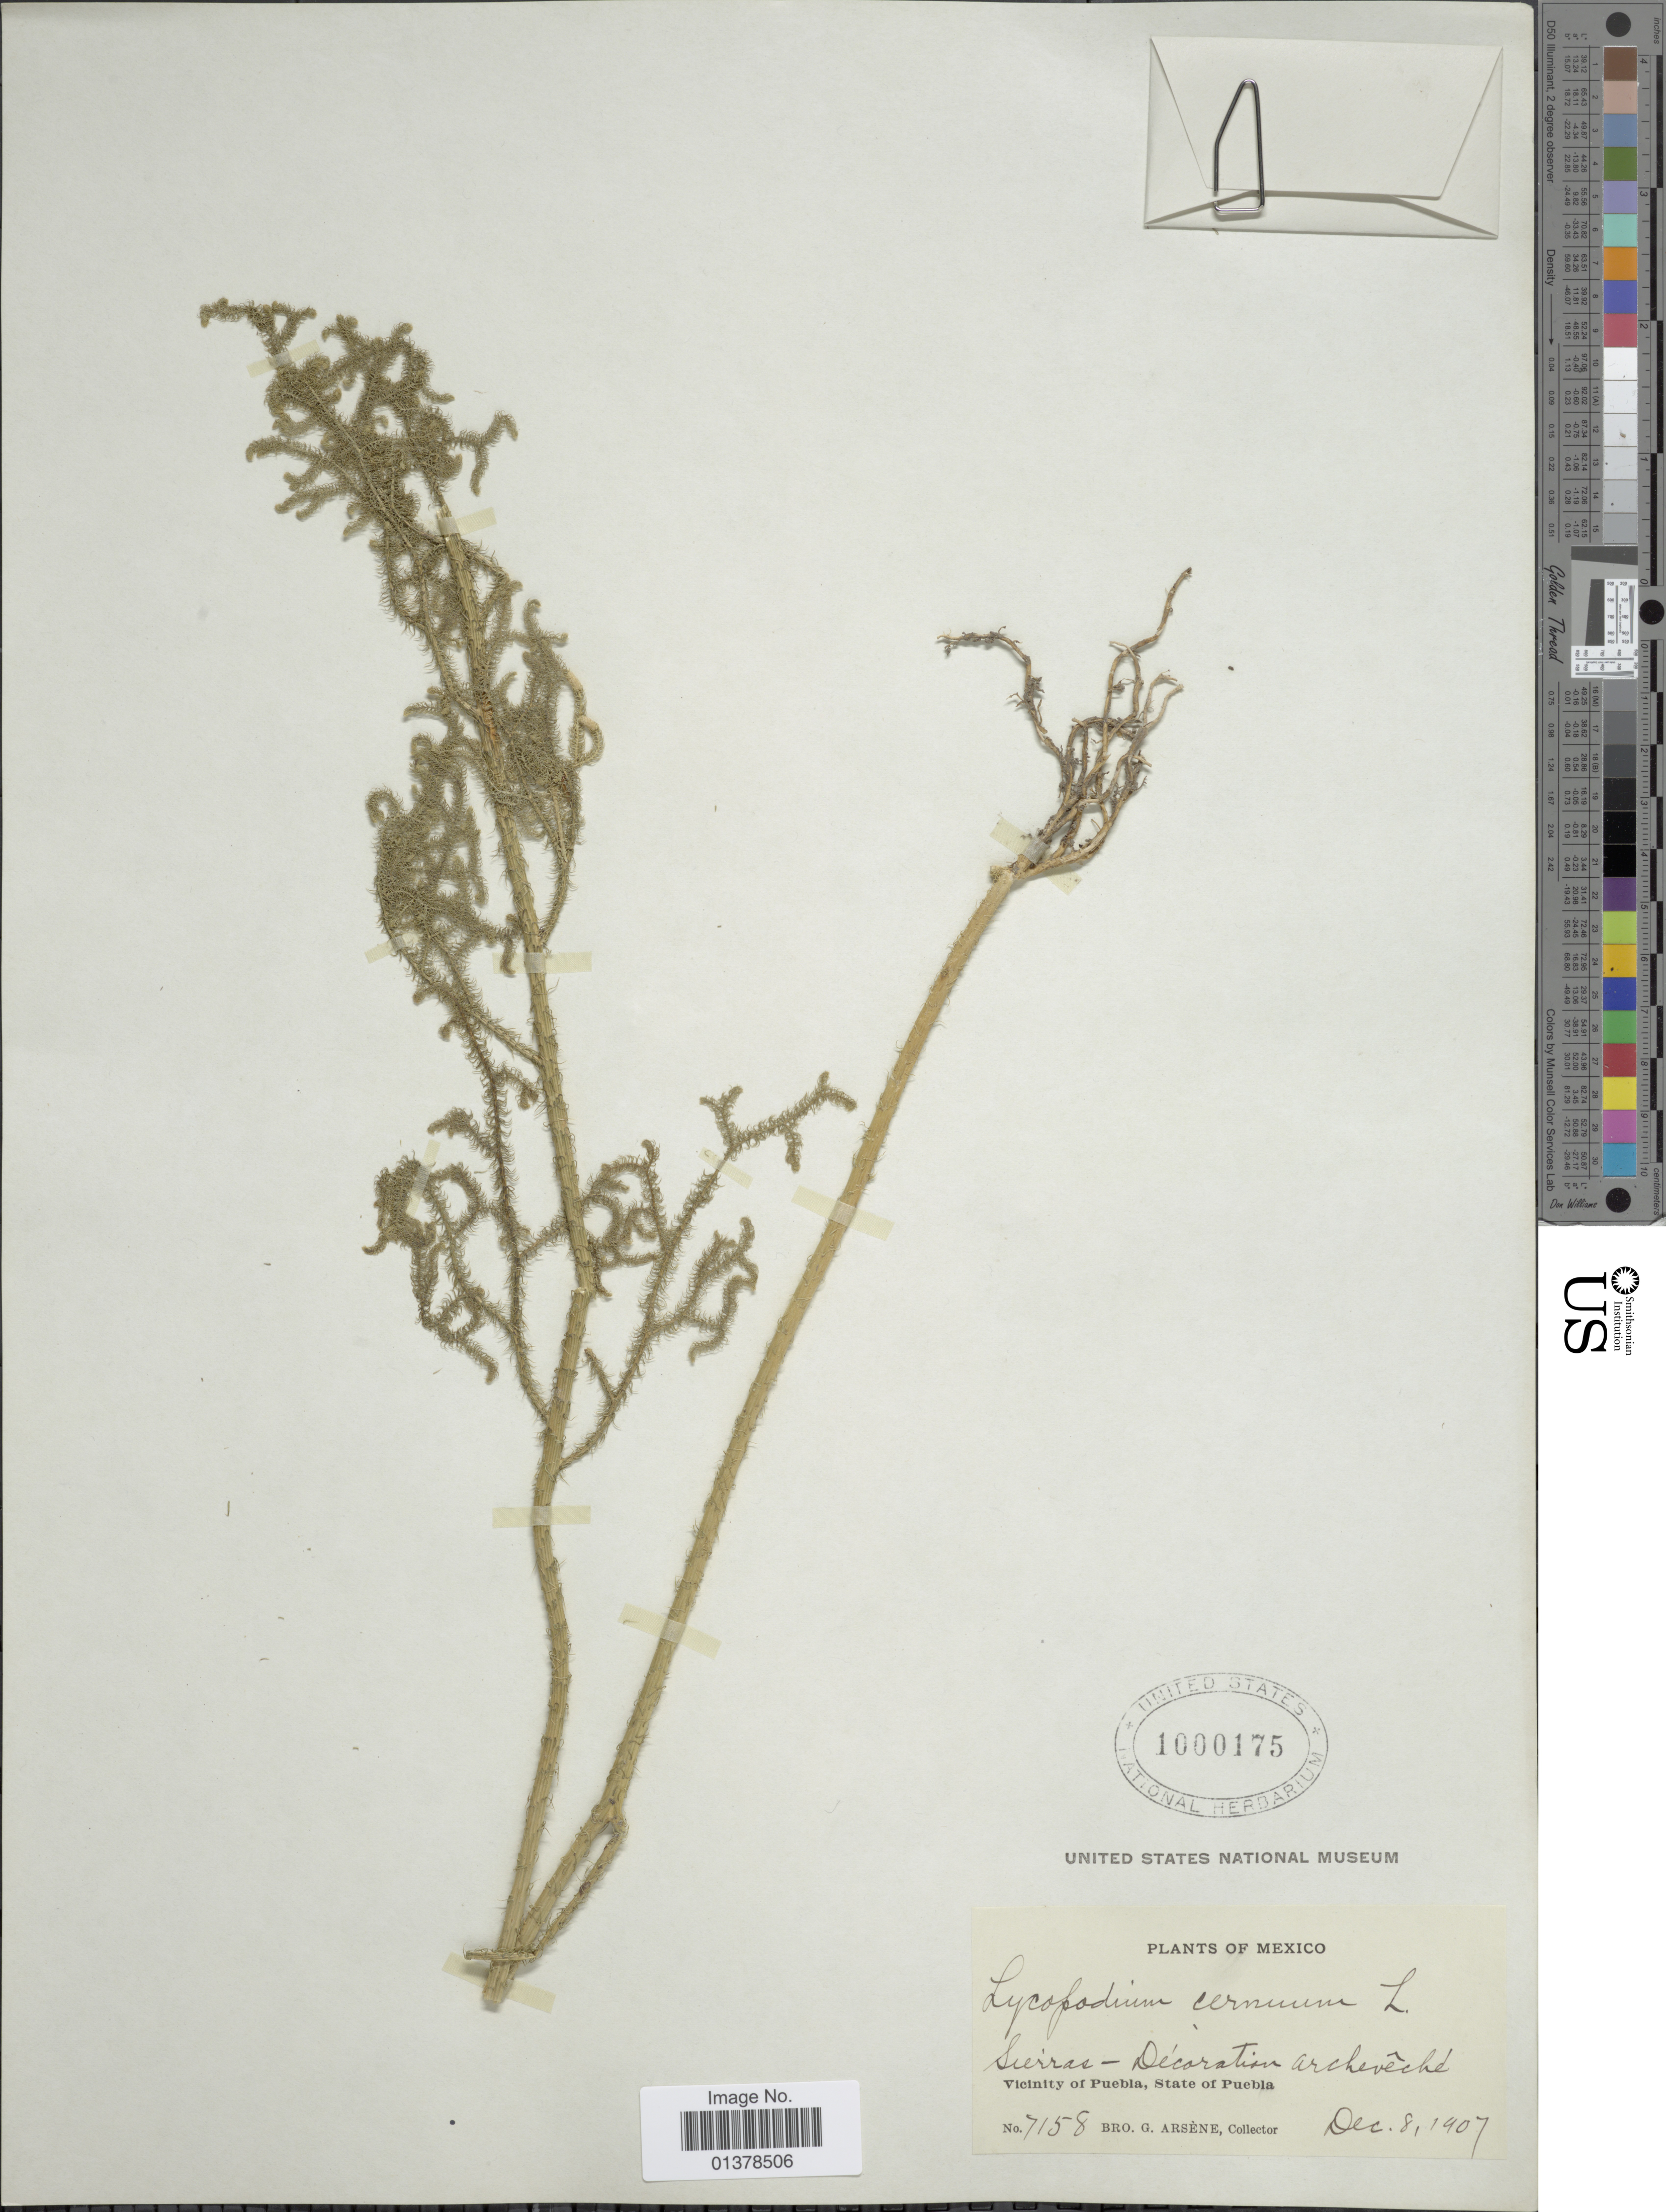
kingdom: Plantae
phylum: Tracheophyta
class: Lycopodiopsida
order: Lycopodiales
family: Lycopodiaceae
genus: Palhinhaea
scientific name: Palhinhaea cernua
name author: (L.) Vasc. & Franco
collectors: Bro. G. Arsène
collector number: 7158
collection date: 1907-12-08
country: Mexico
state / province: Puebla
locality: Sierras, Décoration Archeveché, Vicinity of Puebla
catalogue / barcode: US 1000175